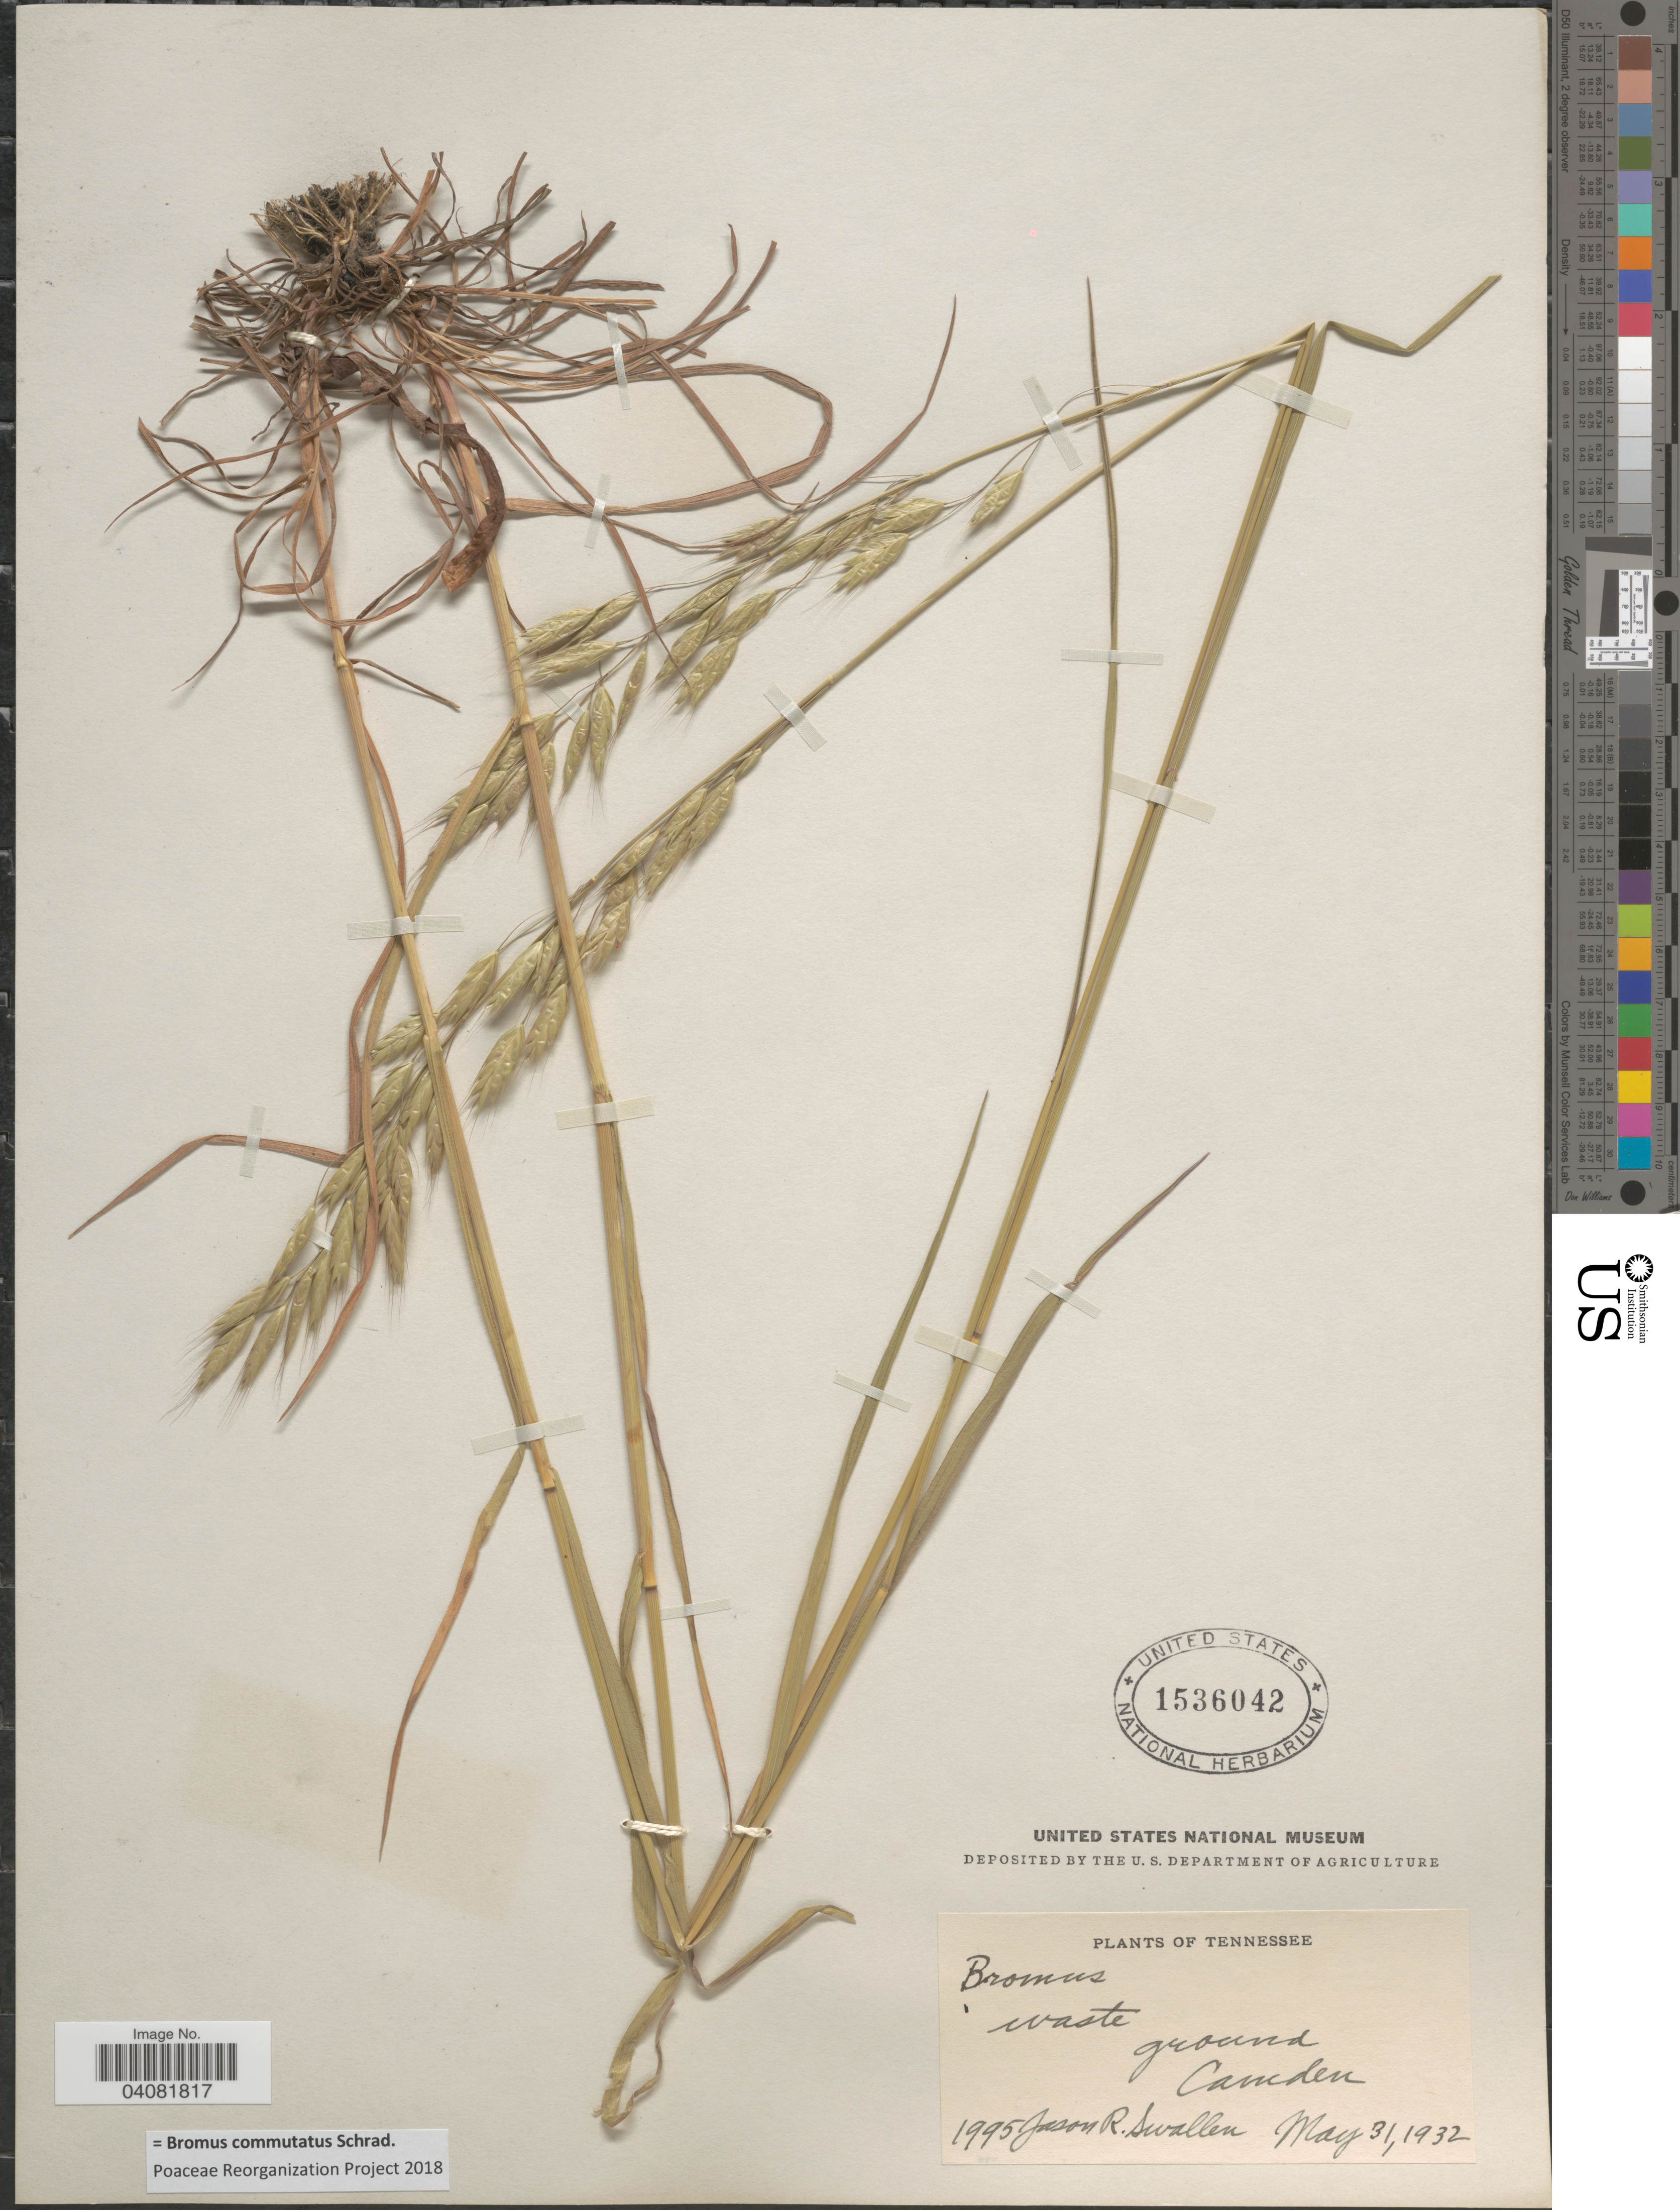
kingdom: Plantae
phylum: Tracheophyta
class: Liliopsida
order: Poales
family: Poaceae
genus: Bromus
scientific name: Bromus commutatus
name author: Schrad.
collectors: J. R. Swallen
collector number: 1995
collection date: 1932-05-31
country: United States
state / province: Tennessee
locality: Waste ground. Camden.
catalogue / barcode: US 1536042